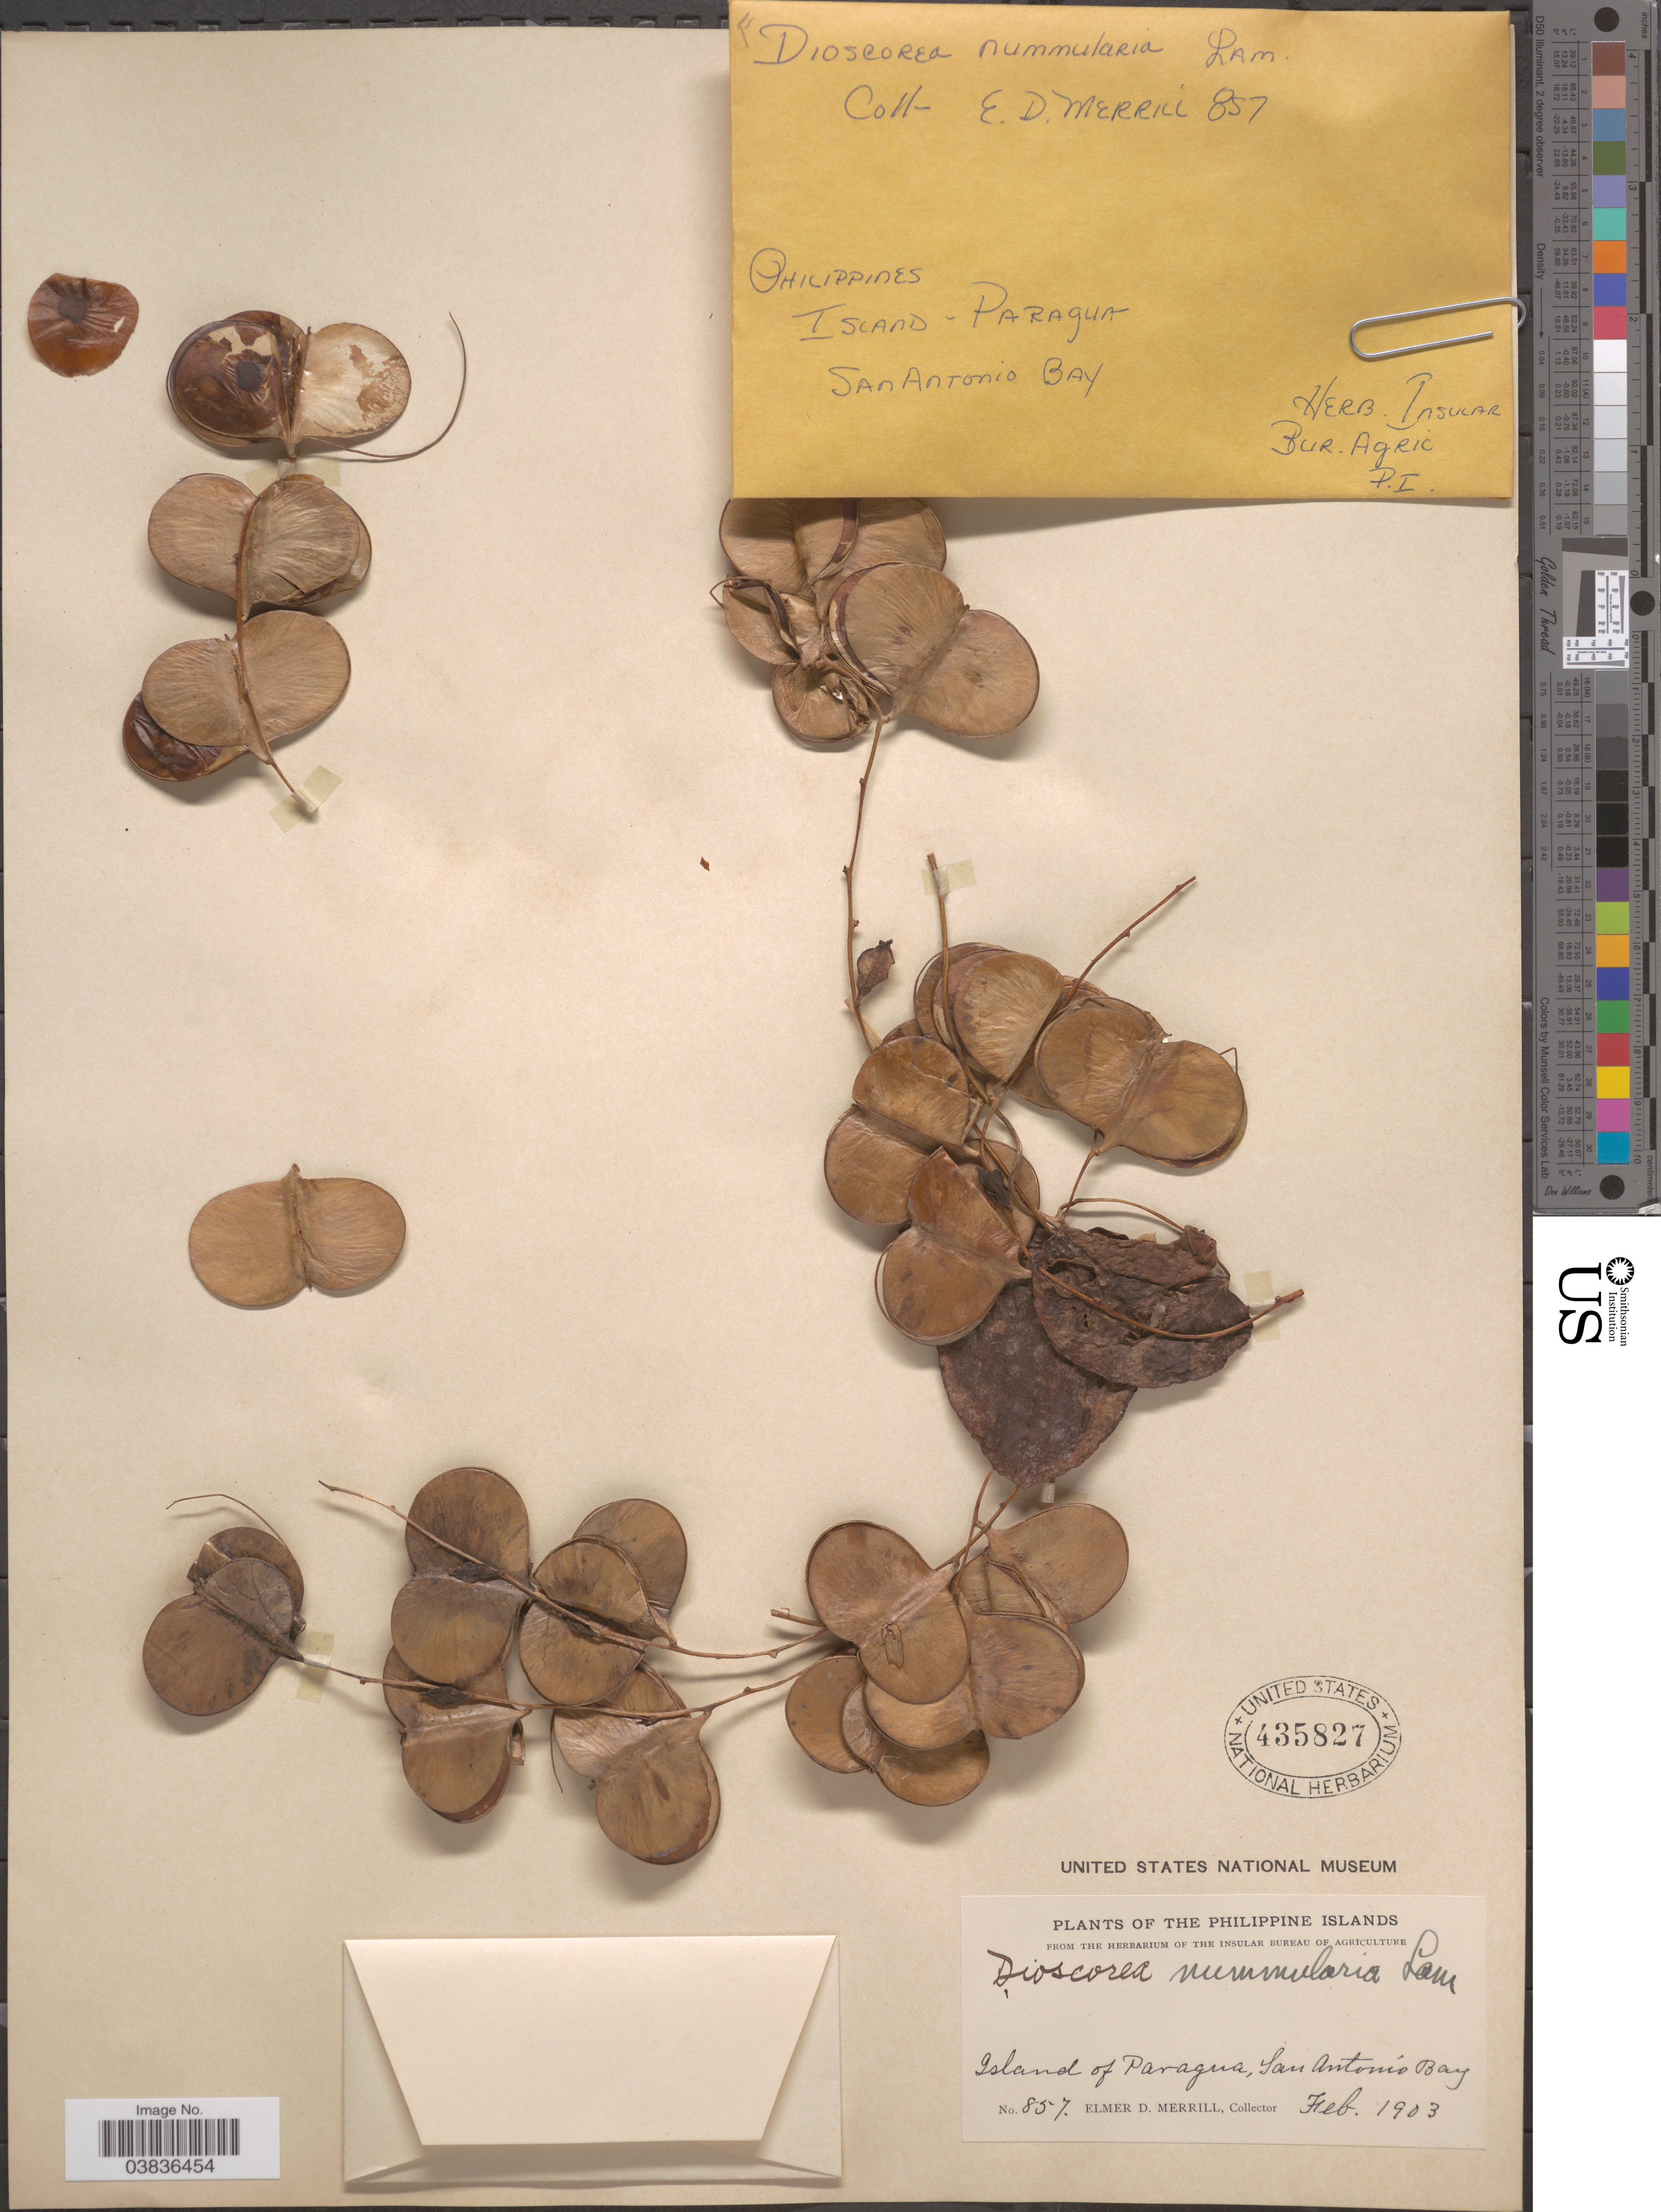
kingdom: Plantae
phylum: Tracheophyta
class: Liliopsida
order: Dioscoreales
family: Dioscoreaceae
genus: Dioscorea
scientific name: Dioscorea nummularia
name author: Lam.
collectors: E. D. Merrill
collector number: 857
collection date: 1903-02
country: Philippines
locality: Philippine Islands. Island of Paragua, San Antonio Bay.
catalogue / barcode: US 435827